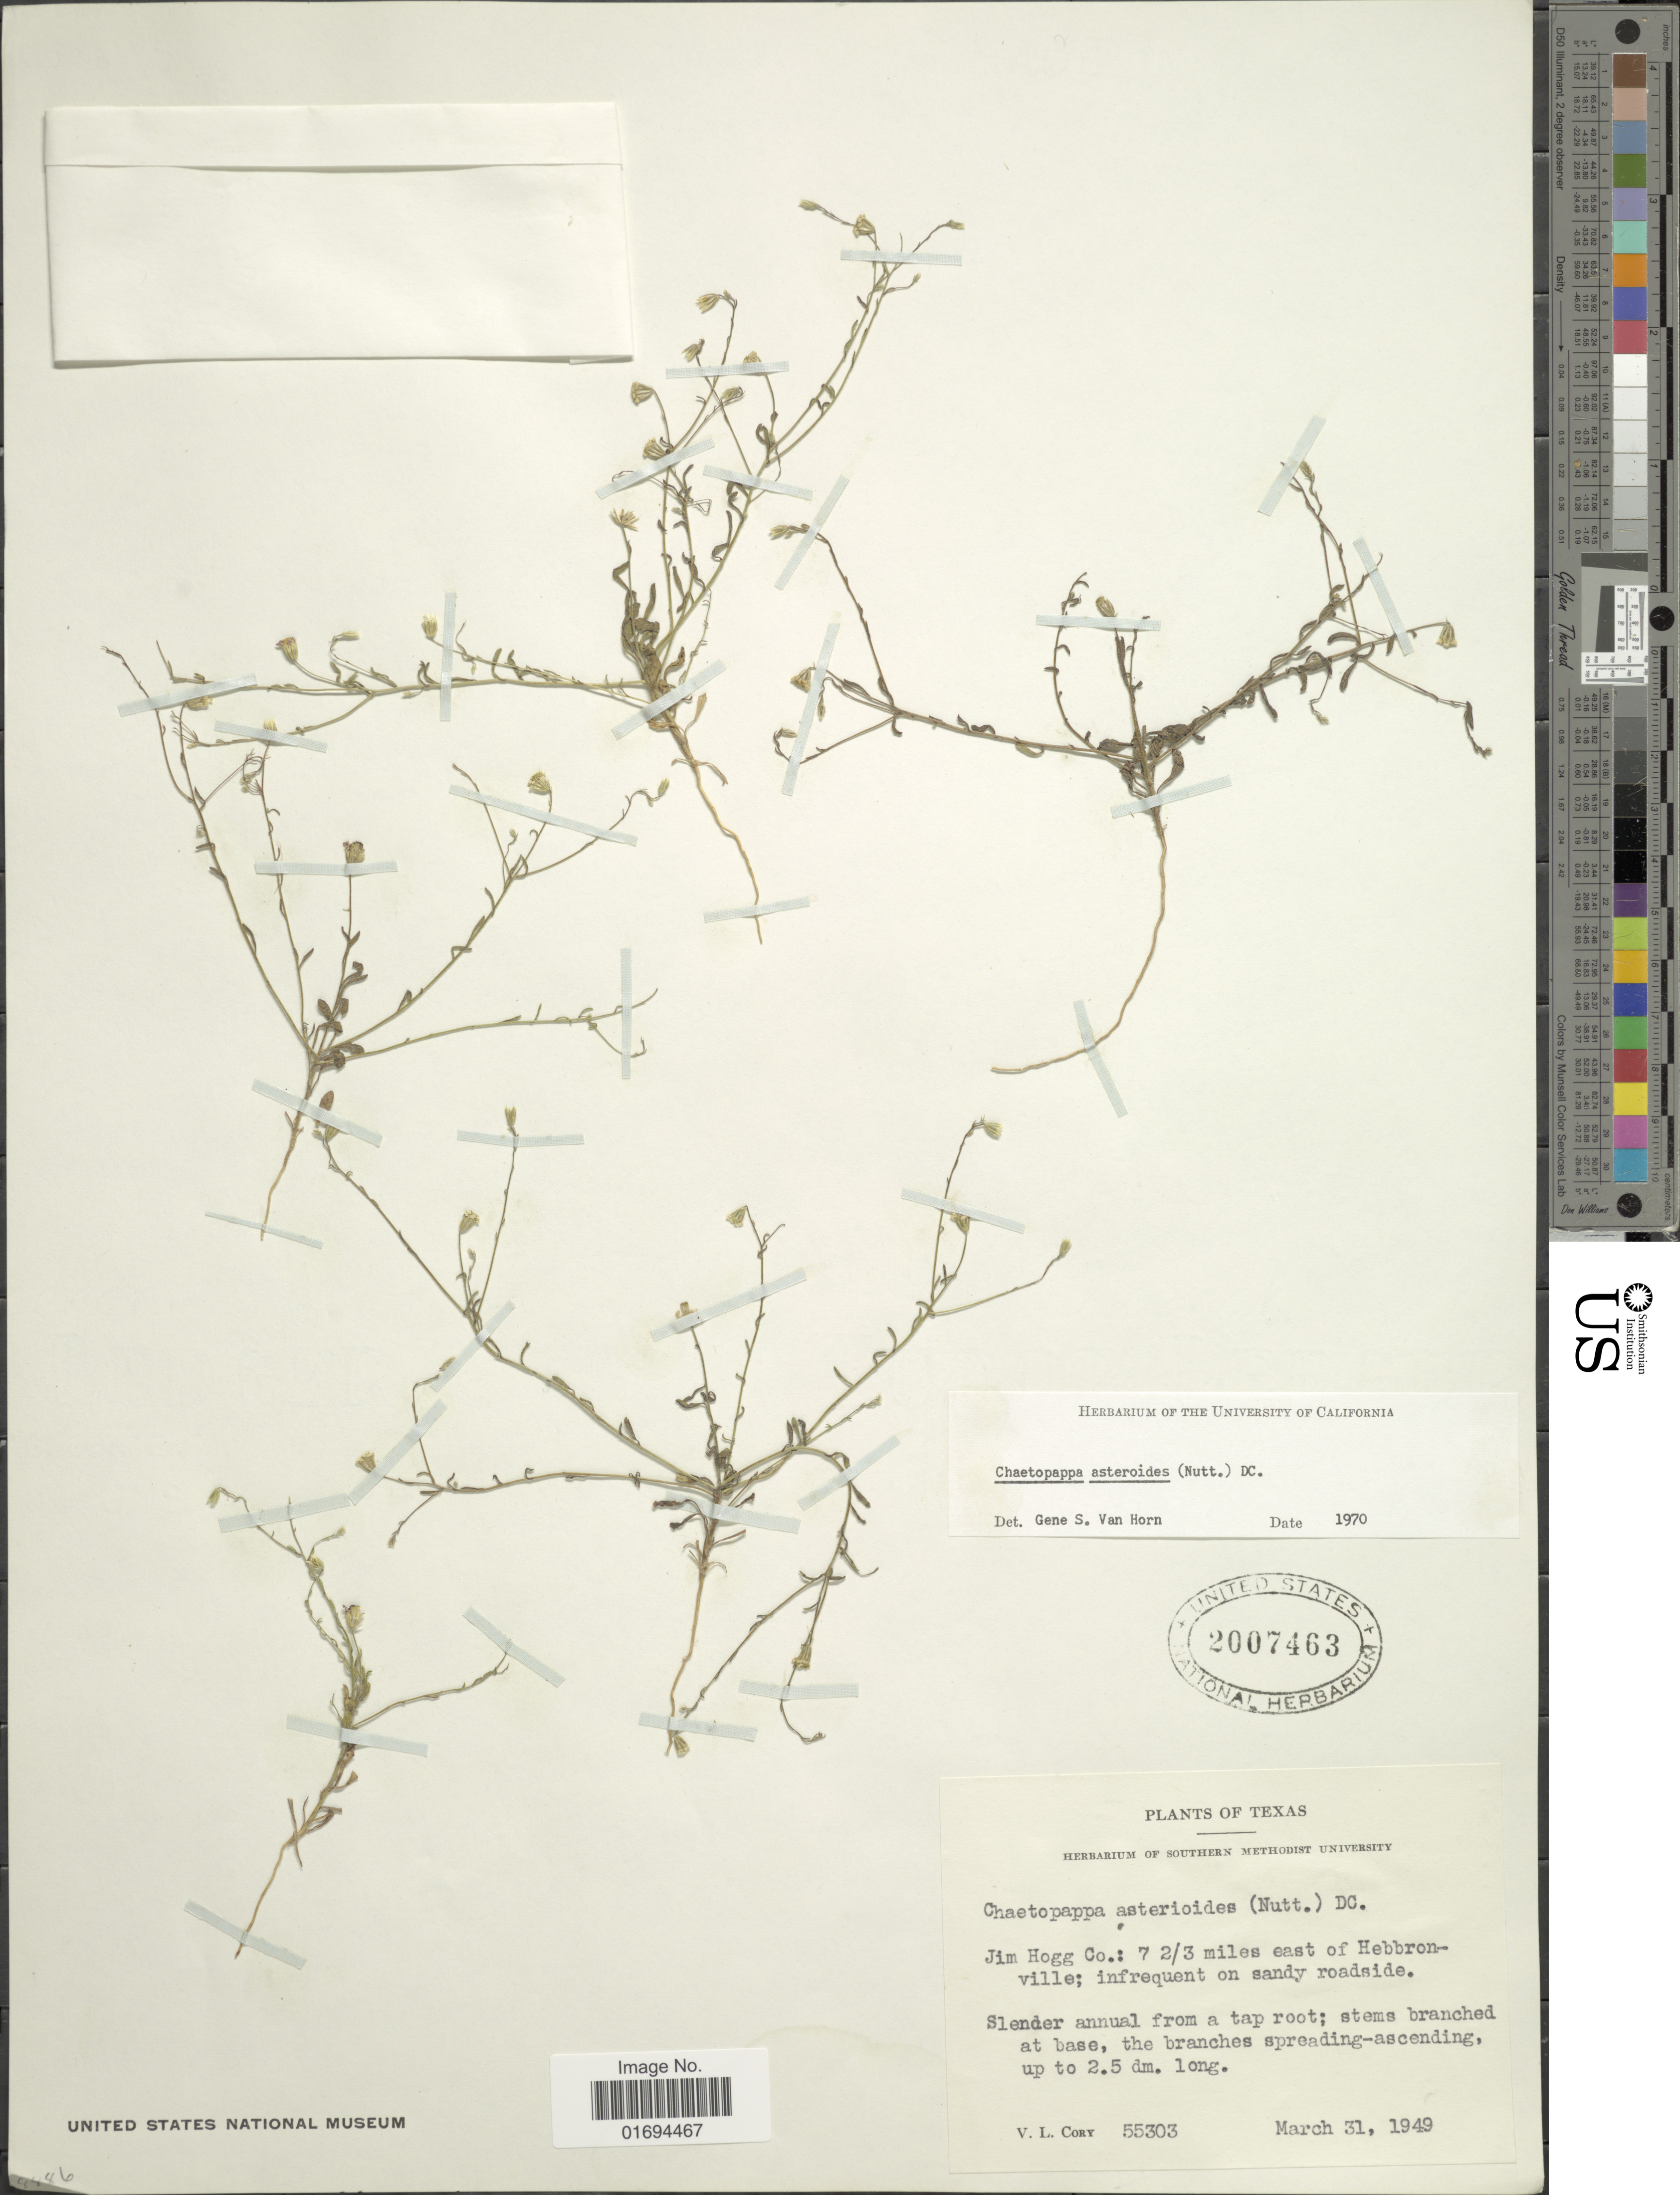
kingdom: Plantae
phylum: Tracheophyta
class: Magnoliopsida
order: Asterales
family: Asteraceae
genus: Chaetopappa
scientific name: Chaetopappa asteroides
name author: (Nutt.) DC.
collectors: V. Cory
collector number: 55303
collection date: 1949-03-31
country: United States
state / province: Texas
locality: Jim Hogg Co.: 7 2/3 miles east of Hebbronville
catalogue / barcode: US 2007463